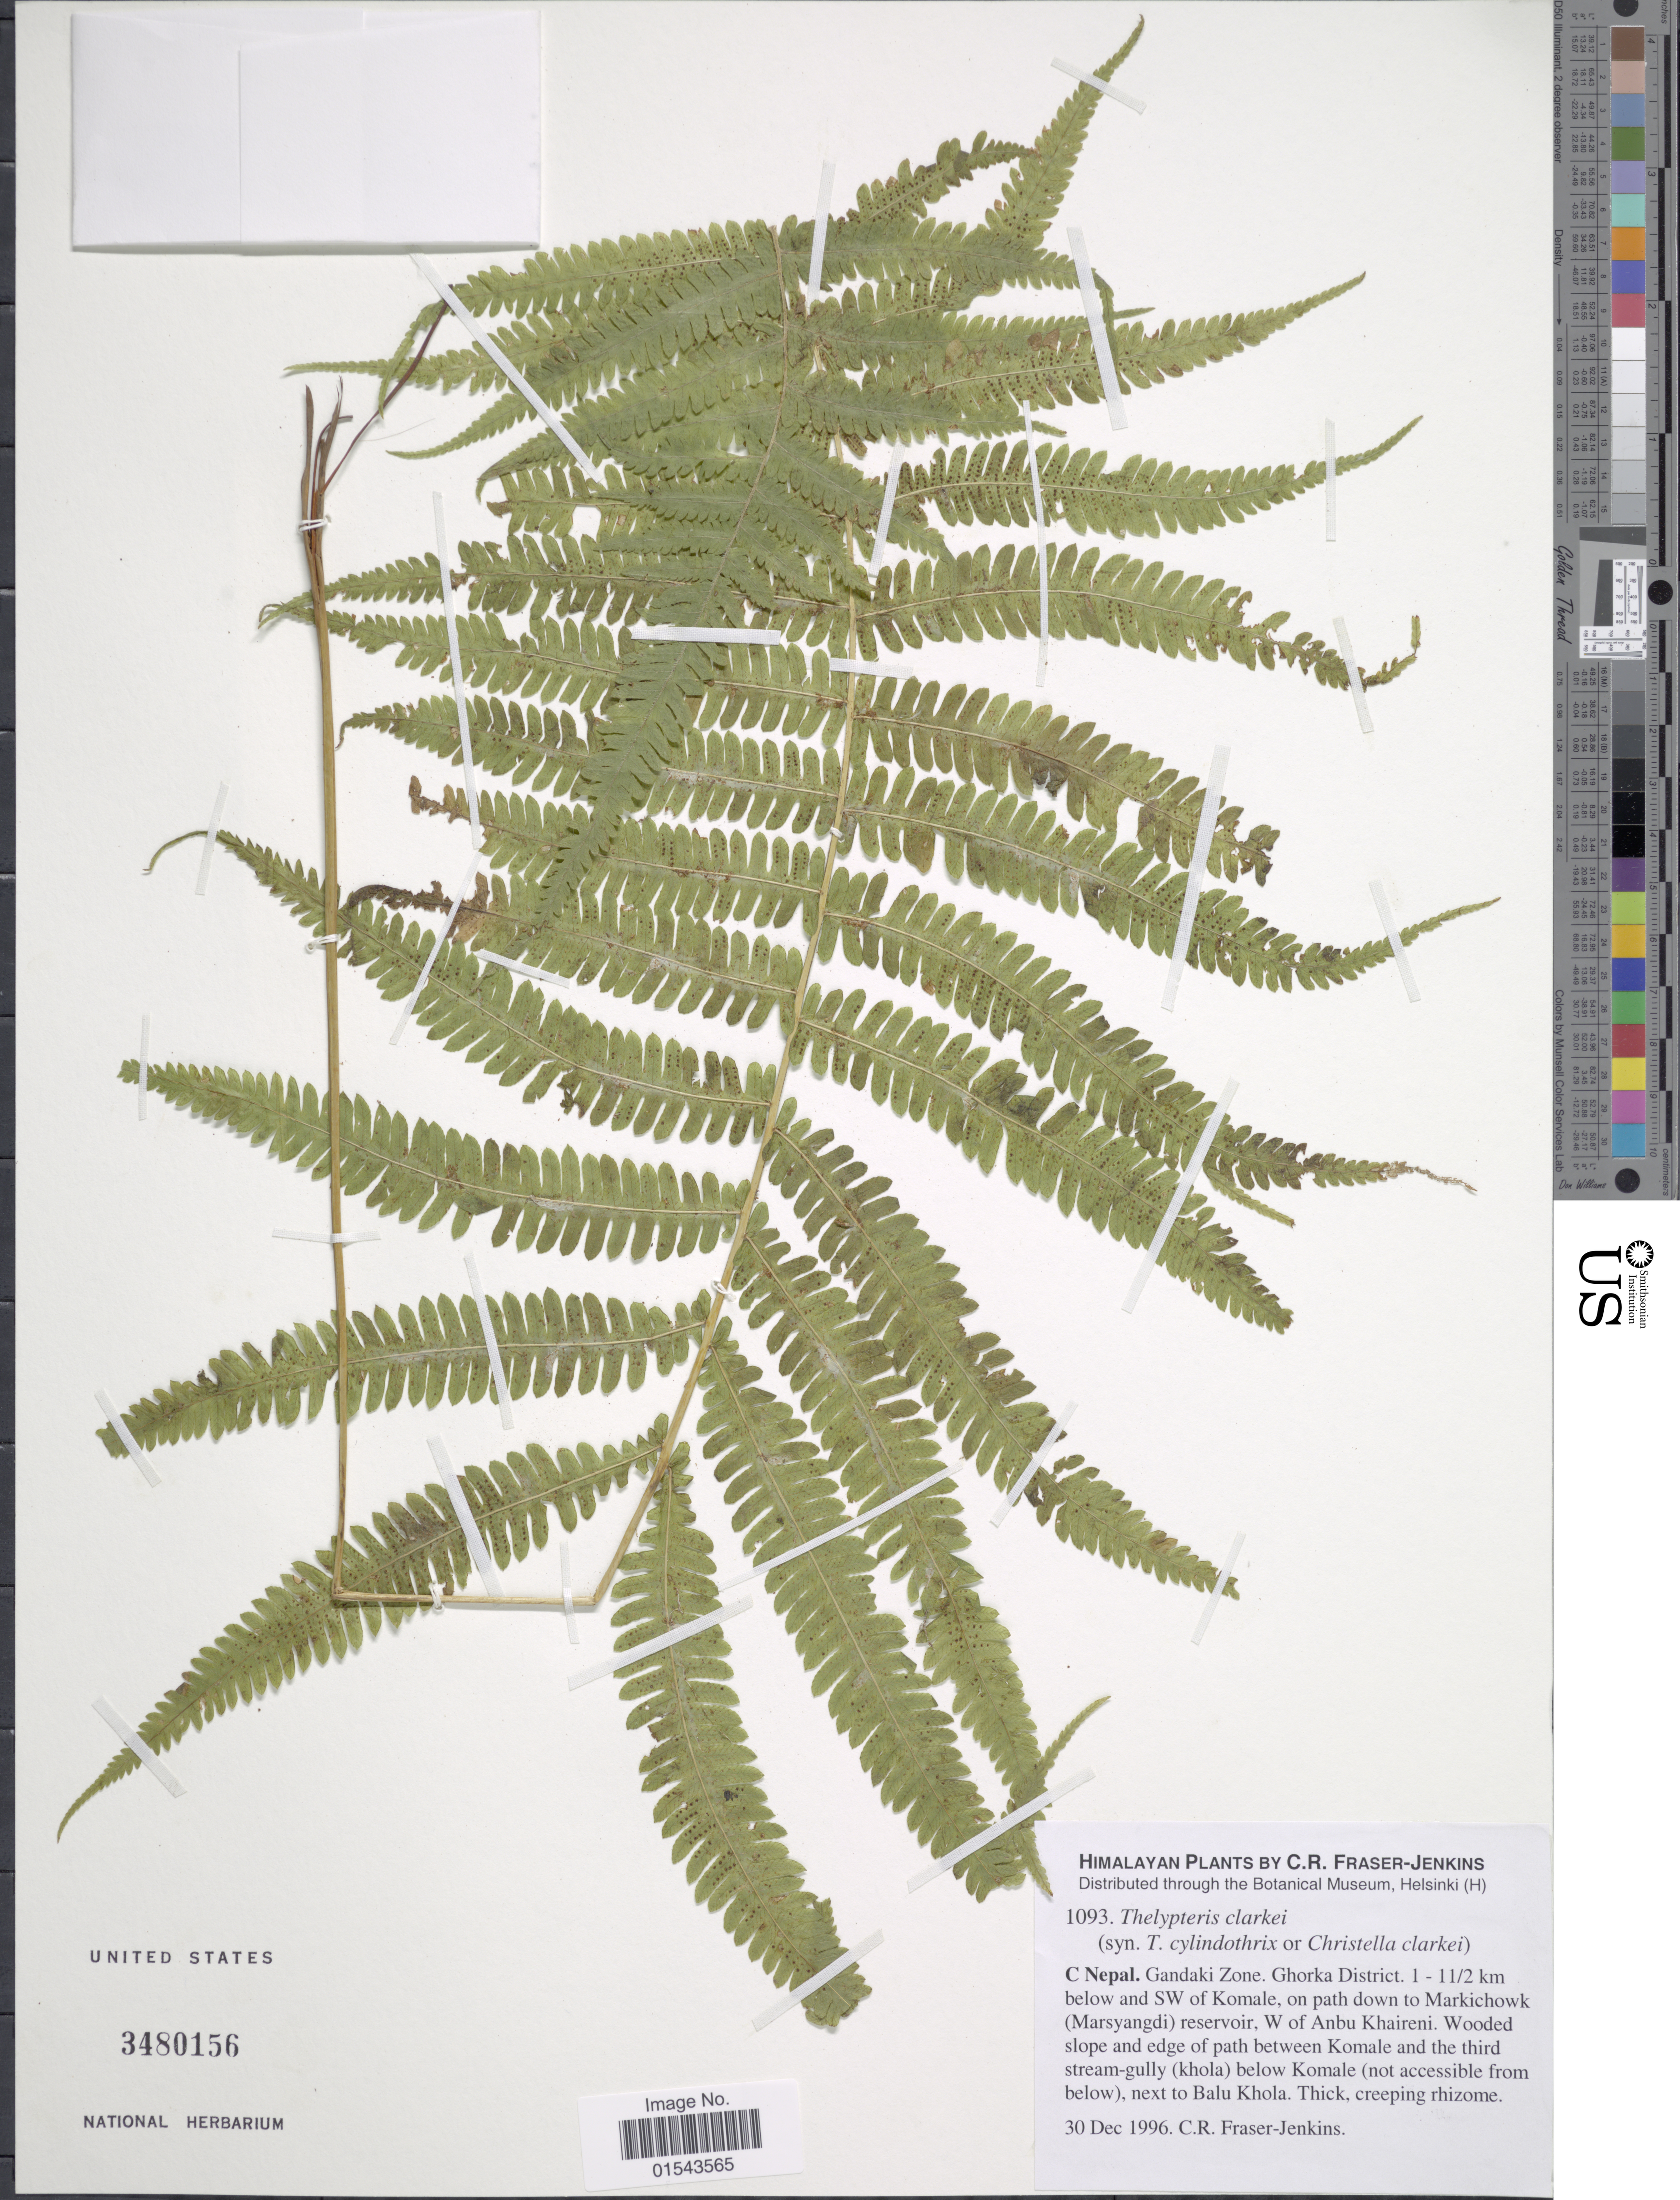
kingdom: Plantae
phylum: Tracheophyta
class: Polypodiopsida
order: Polypodiales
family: Thelypteridaceae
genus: Christella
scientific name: Christella clarkei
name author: (Bedd.) Holttum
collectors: C. R. Fraser-Jenkins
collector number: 1093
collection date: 1996-12-30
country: Nepal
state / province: Gandaki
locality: C Nepal. gandaki Zone. Ghorka District. 1-11/2 km below and SW of Komale, on path down to Markichchowk (Marsyangdi) reservoir, W of Anbu Khaireni. Wooded slope and edge of path between Komale and the third stream-gully (khola) below KOmale (not accessible from below), next to Balu Khola. Himalaya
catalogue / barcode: US 3480156